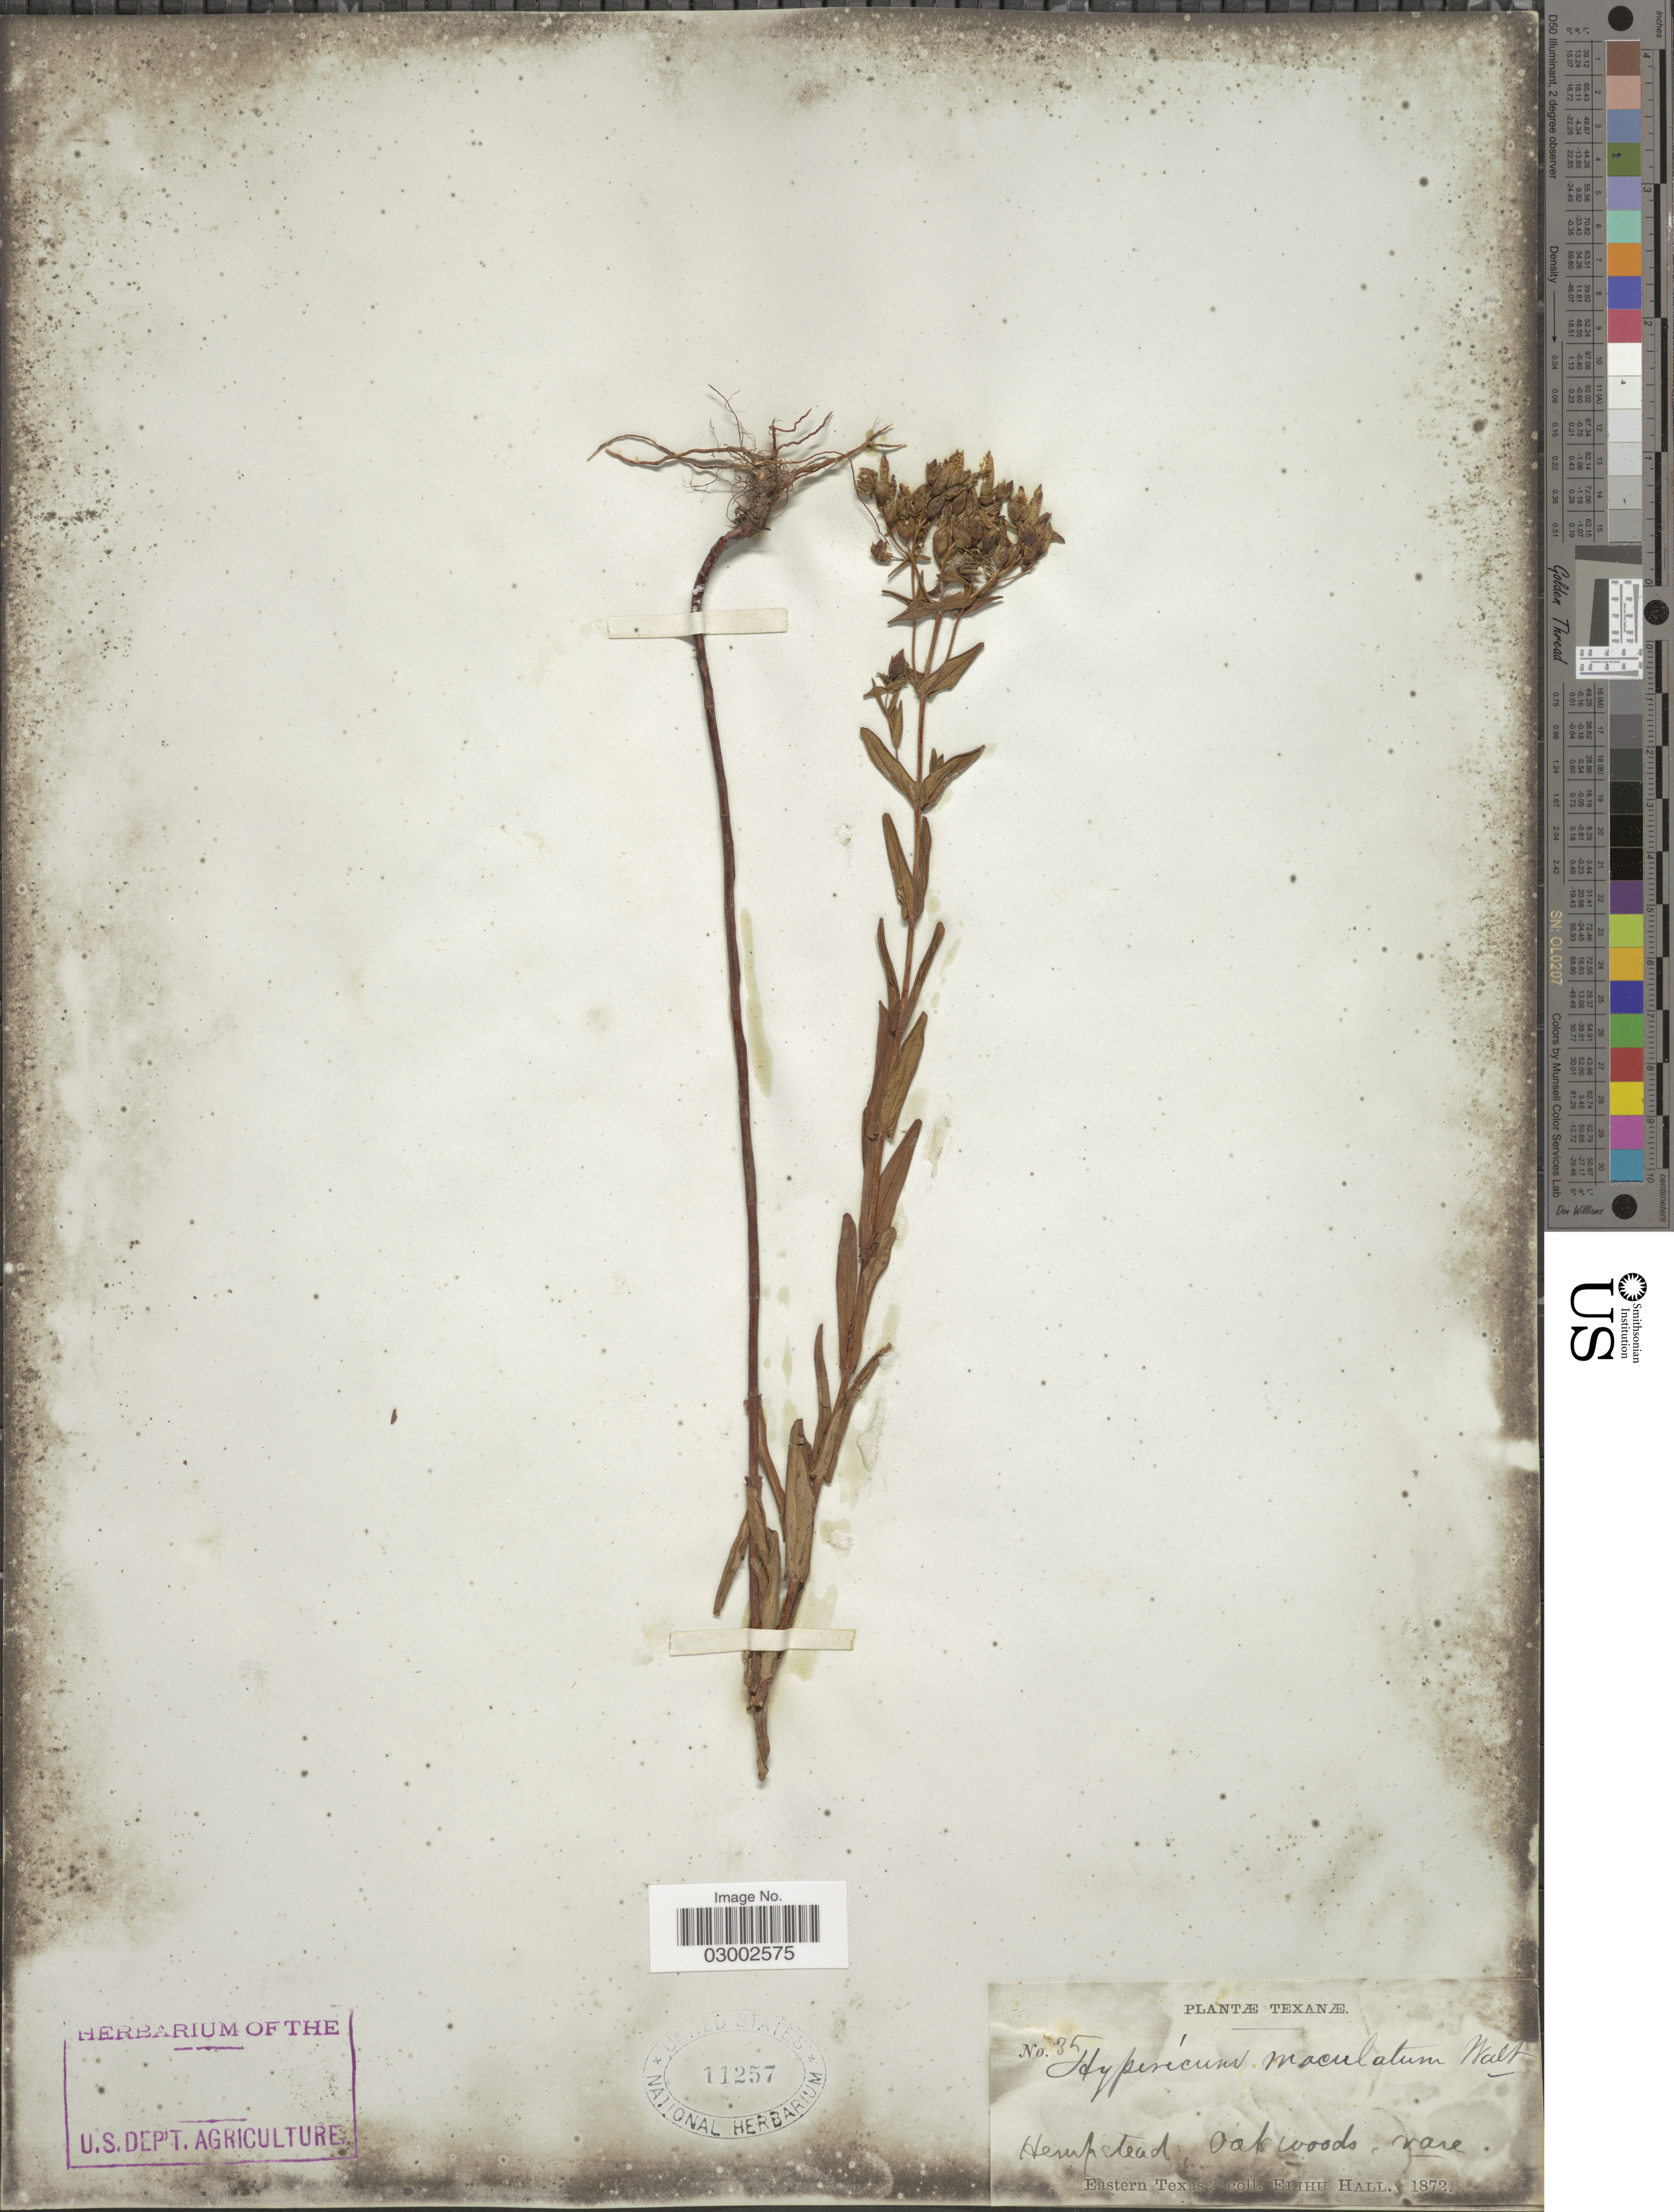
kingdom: Plantae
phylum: Tracheophyta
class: Magnoliopsida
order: Malpighiales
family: Hypericaceae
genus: Hypericum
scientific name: Hypericum punctatum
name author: Lam.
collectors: E. Hall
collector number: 35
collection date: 1872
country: United States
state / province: Texas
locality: Texanæ. Hempstead.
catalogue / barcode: US 11257